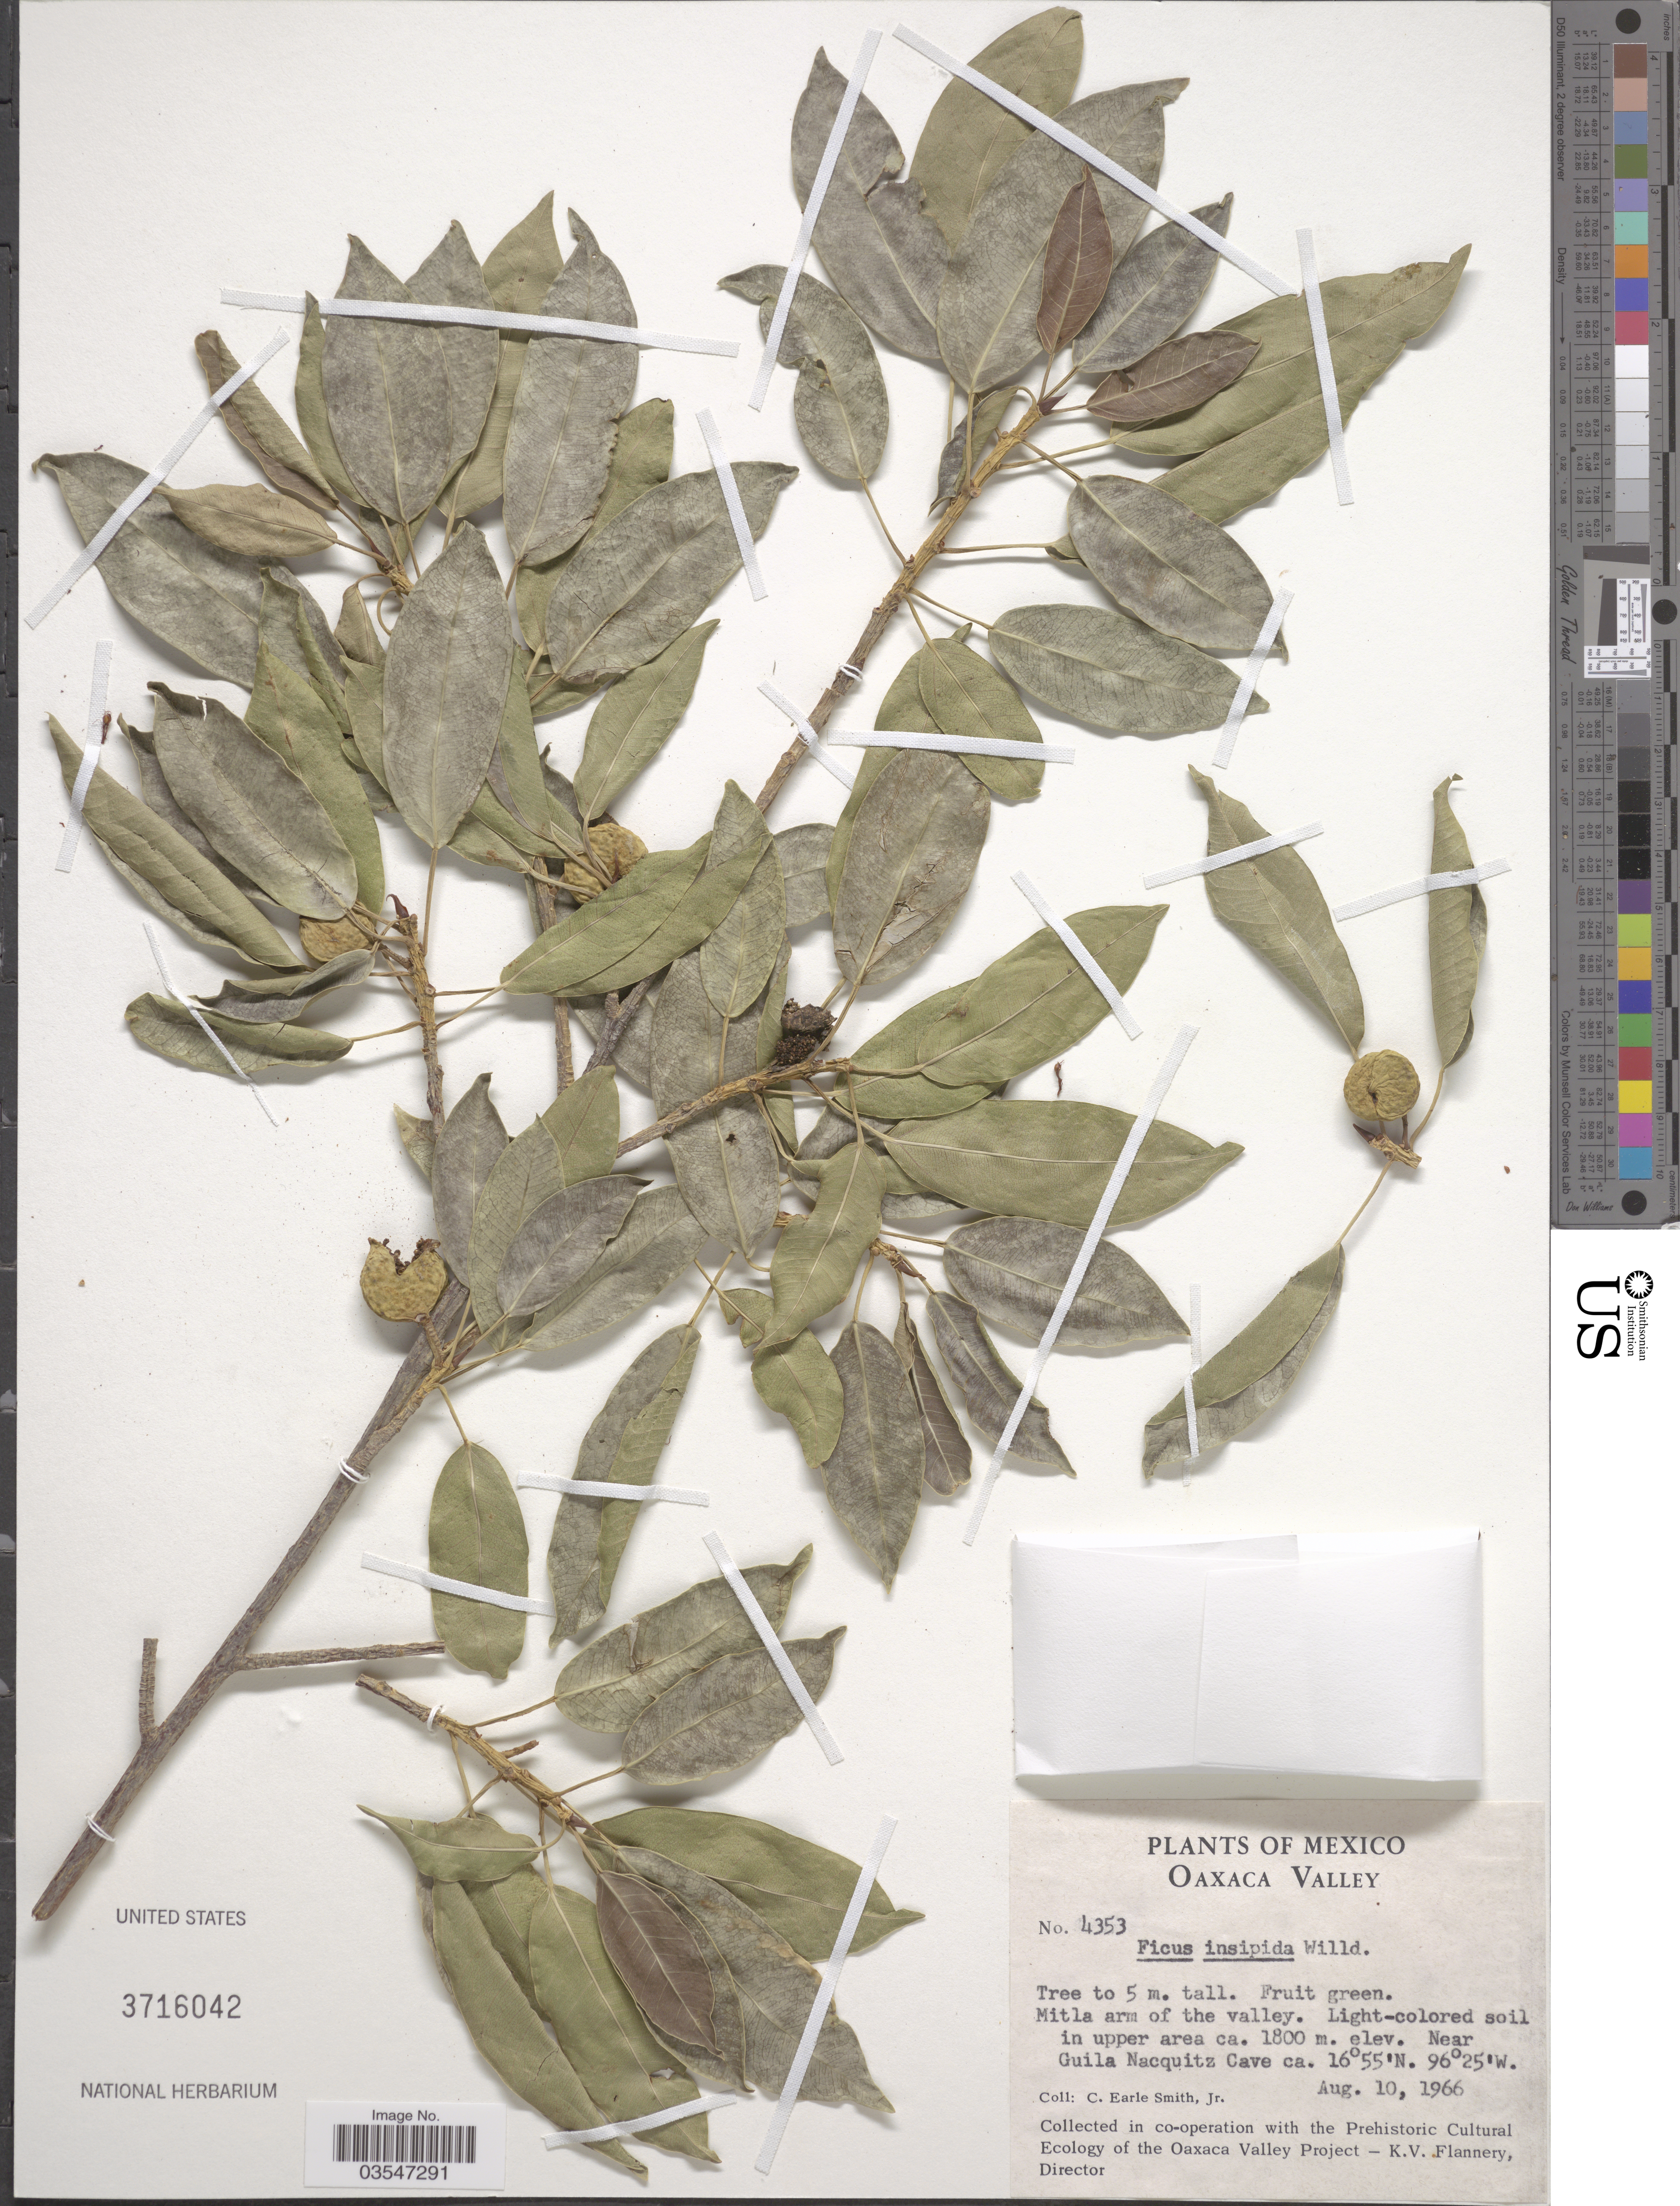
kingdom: Plantae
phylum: Tracheophyta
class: Magnoliopsida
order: Rosales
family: Moraceae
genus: Ficus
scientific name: Ficus insipida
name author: Willd.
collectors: C. E. Smith Jr.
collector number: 4353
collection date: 1966-08-10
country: Mexico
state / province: Oaxaca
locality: Oaxaca Valley. Mitla arm of the valley. Near Guila Nacquitz Cave.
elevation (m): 1800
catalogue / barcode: US 3716042